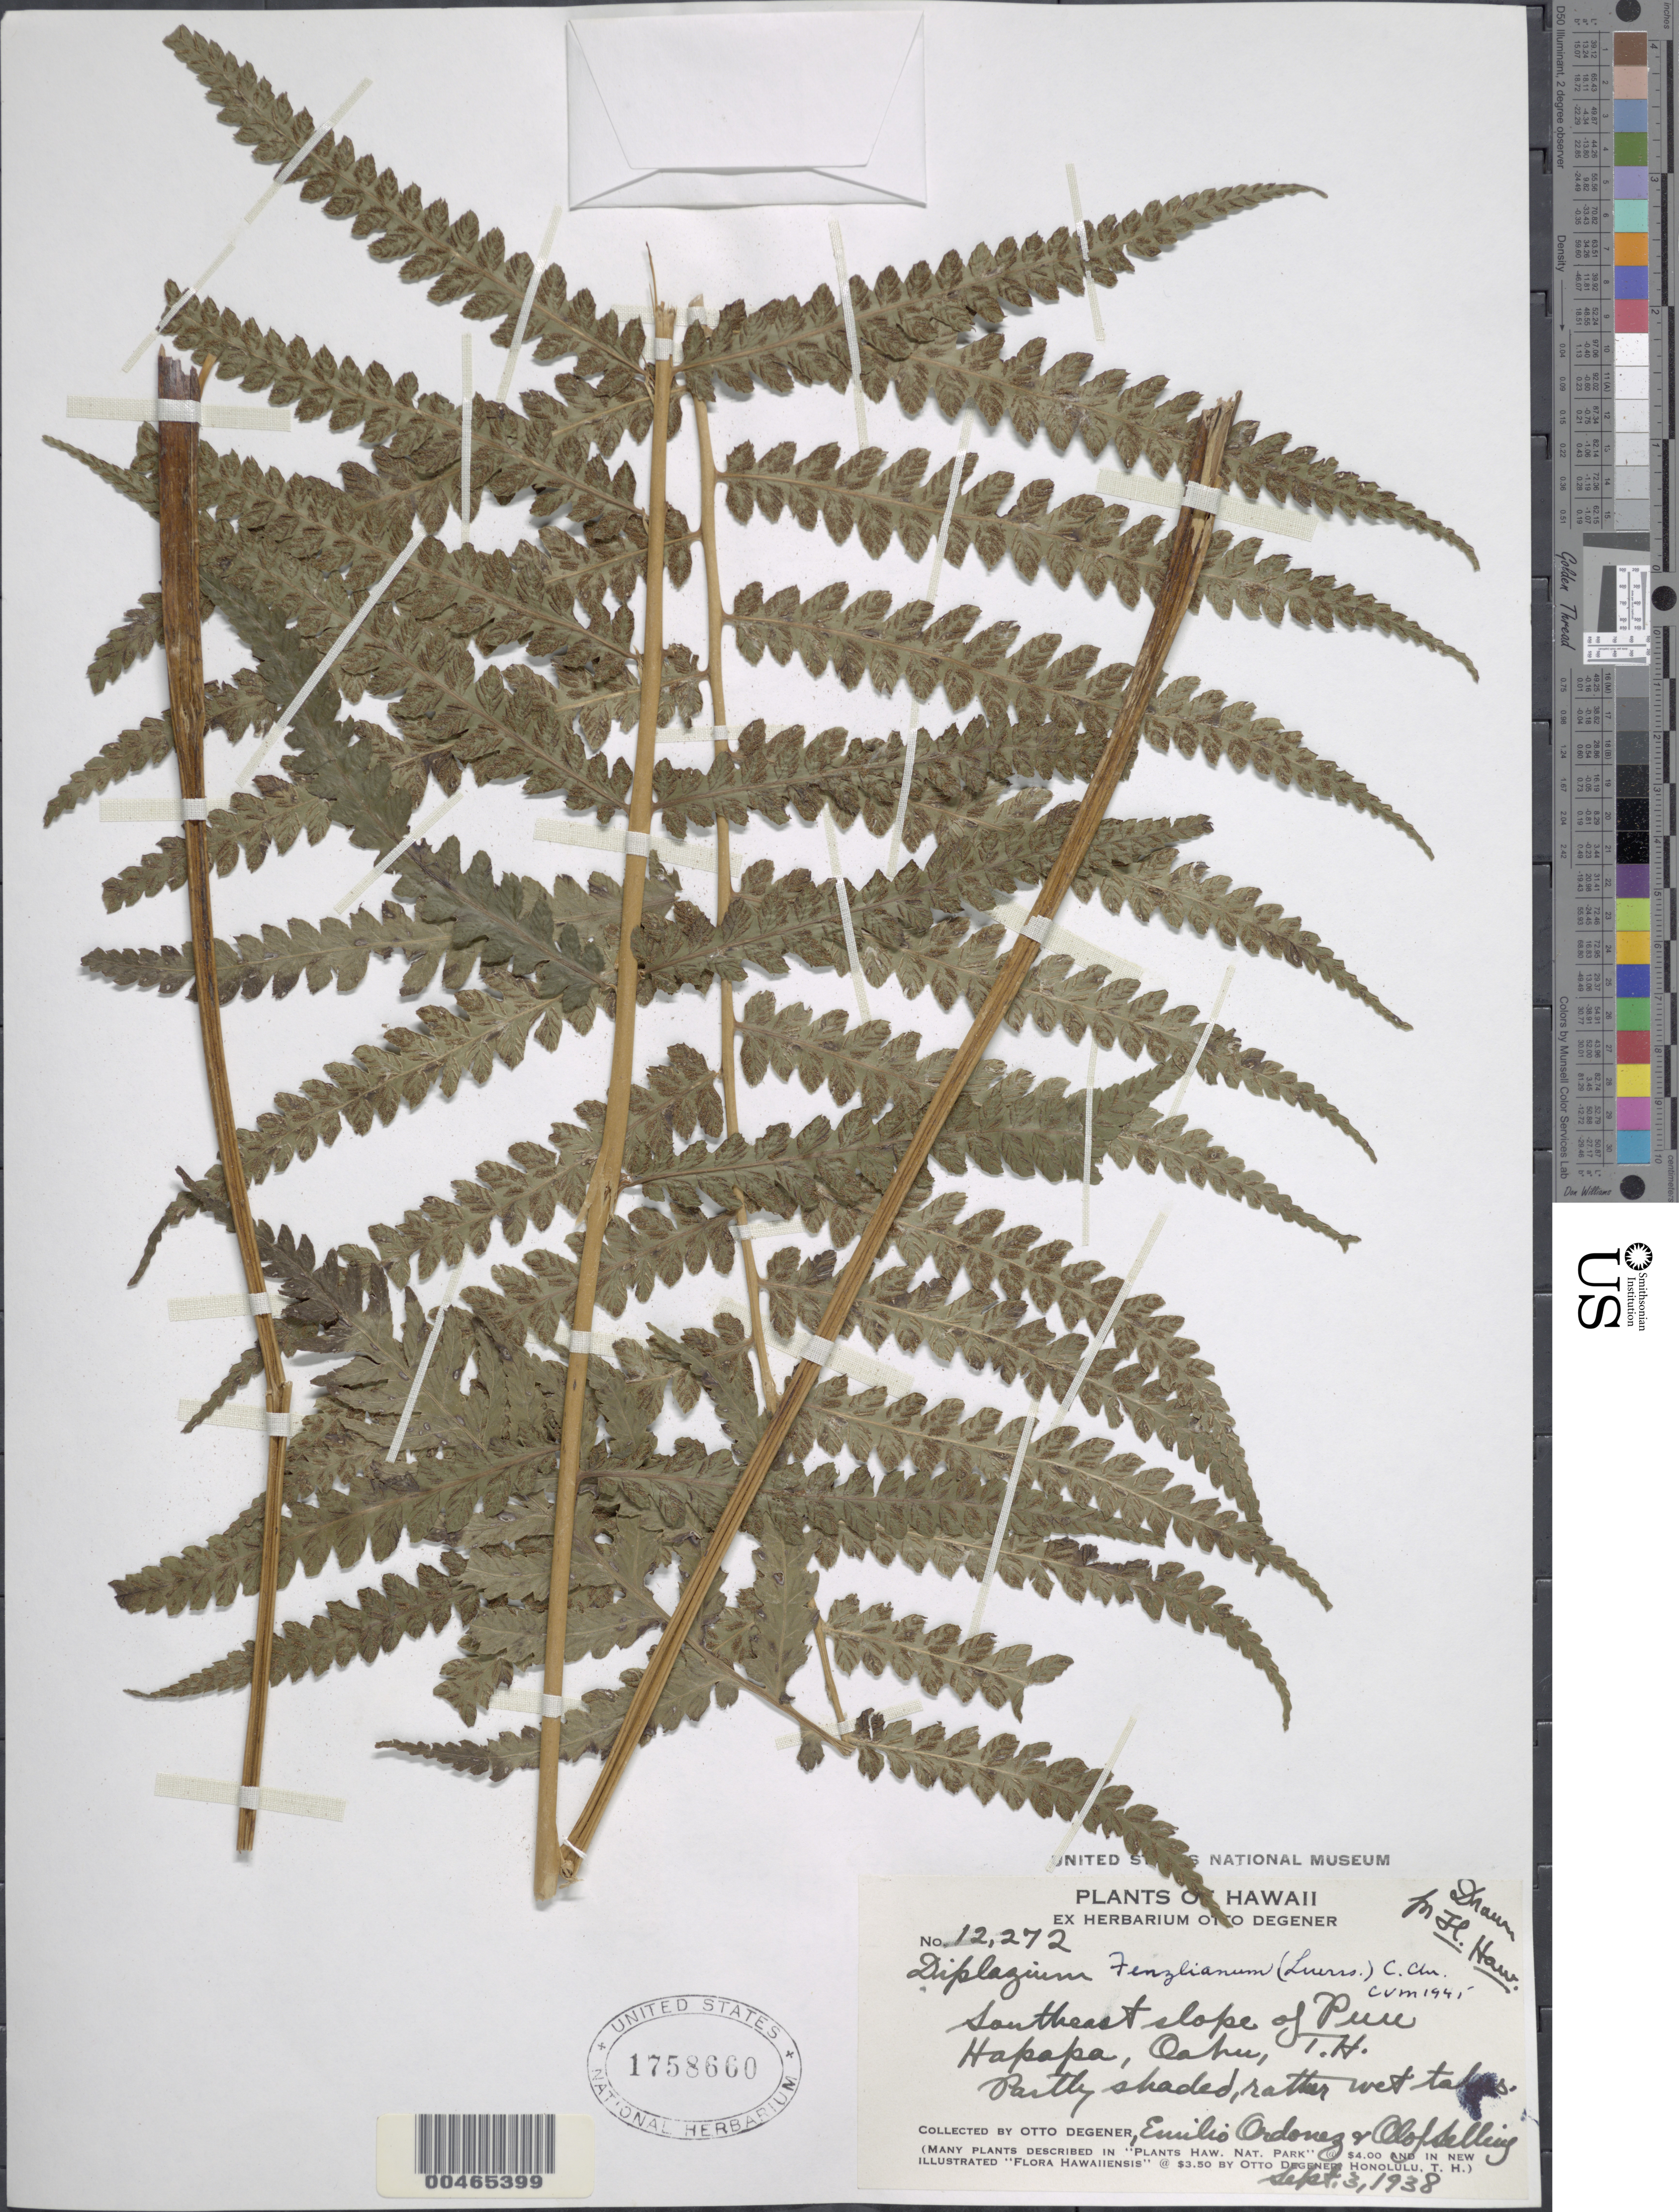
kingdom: Plantae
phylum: Tracheophyta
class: Polypodiopsida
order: Polypodiales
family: Athyriaceae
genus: Deparia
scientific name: Deparia fenzliana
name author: (Luerss.) M. Kato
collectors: O. Degener, E. Ordonez & O. Selling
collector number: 12272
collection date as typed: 3 Sep 1938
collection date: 1938-09-03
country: United States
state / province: Hawaii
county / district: Honolulu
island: Oahu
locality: SE slope of Puu Hapapa, Oahu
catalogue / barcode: US 1758660